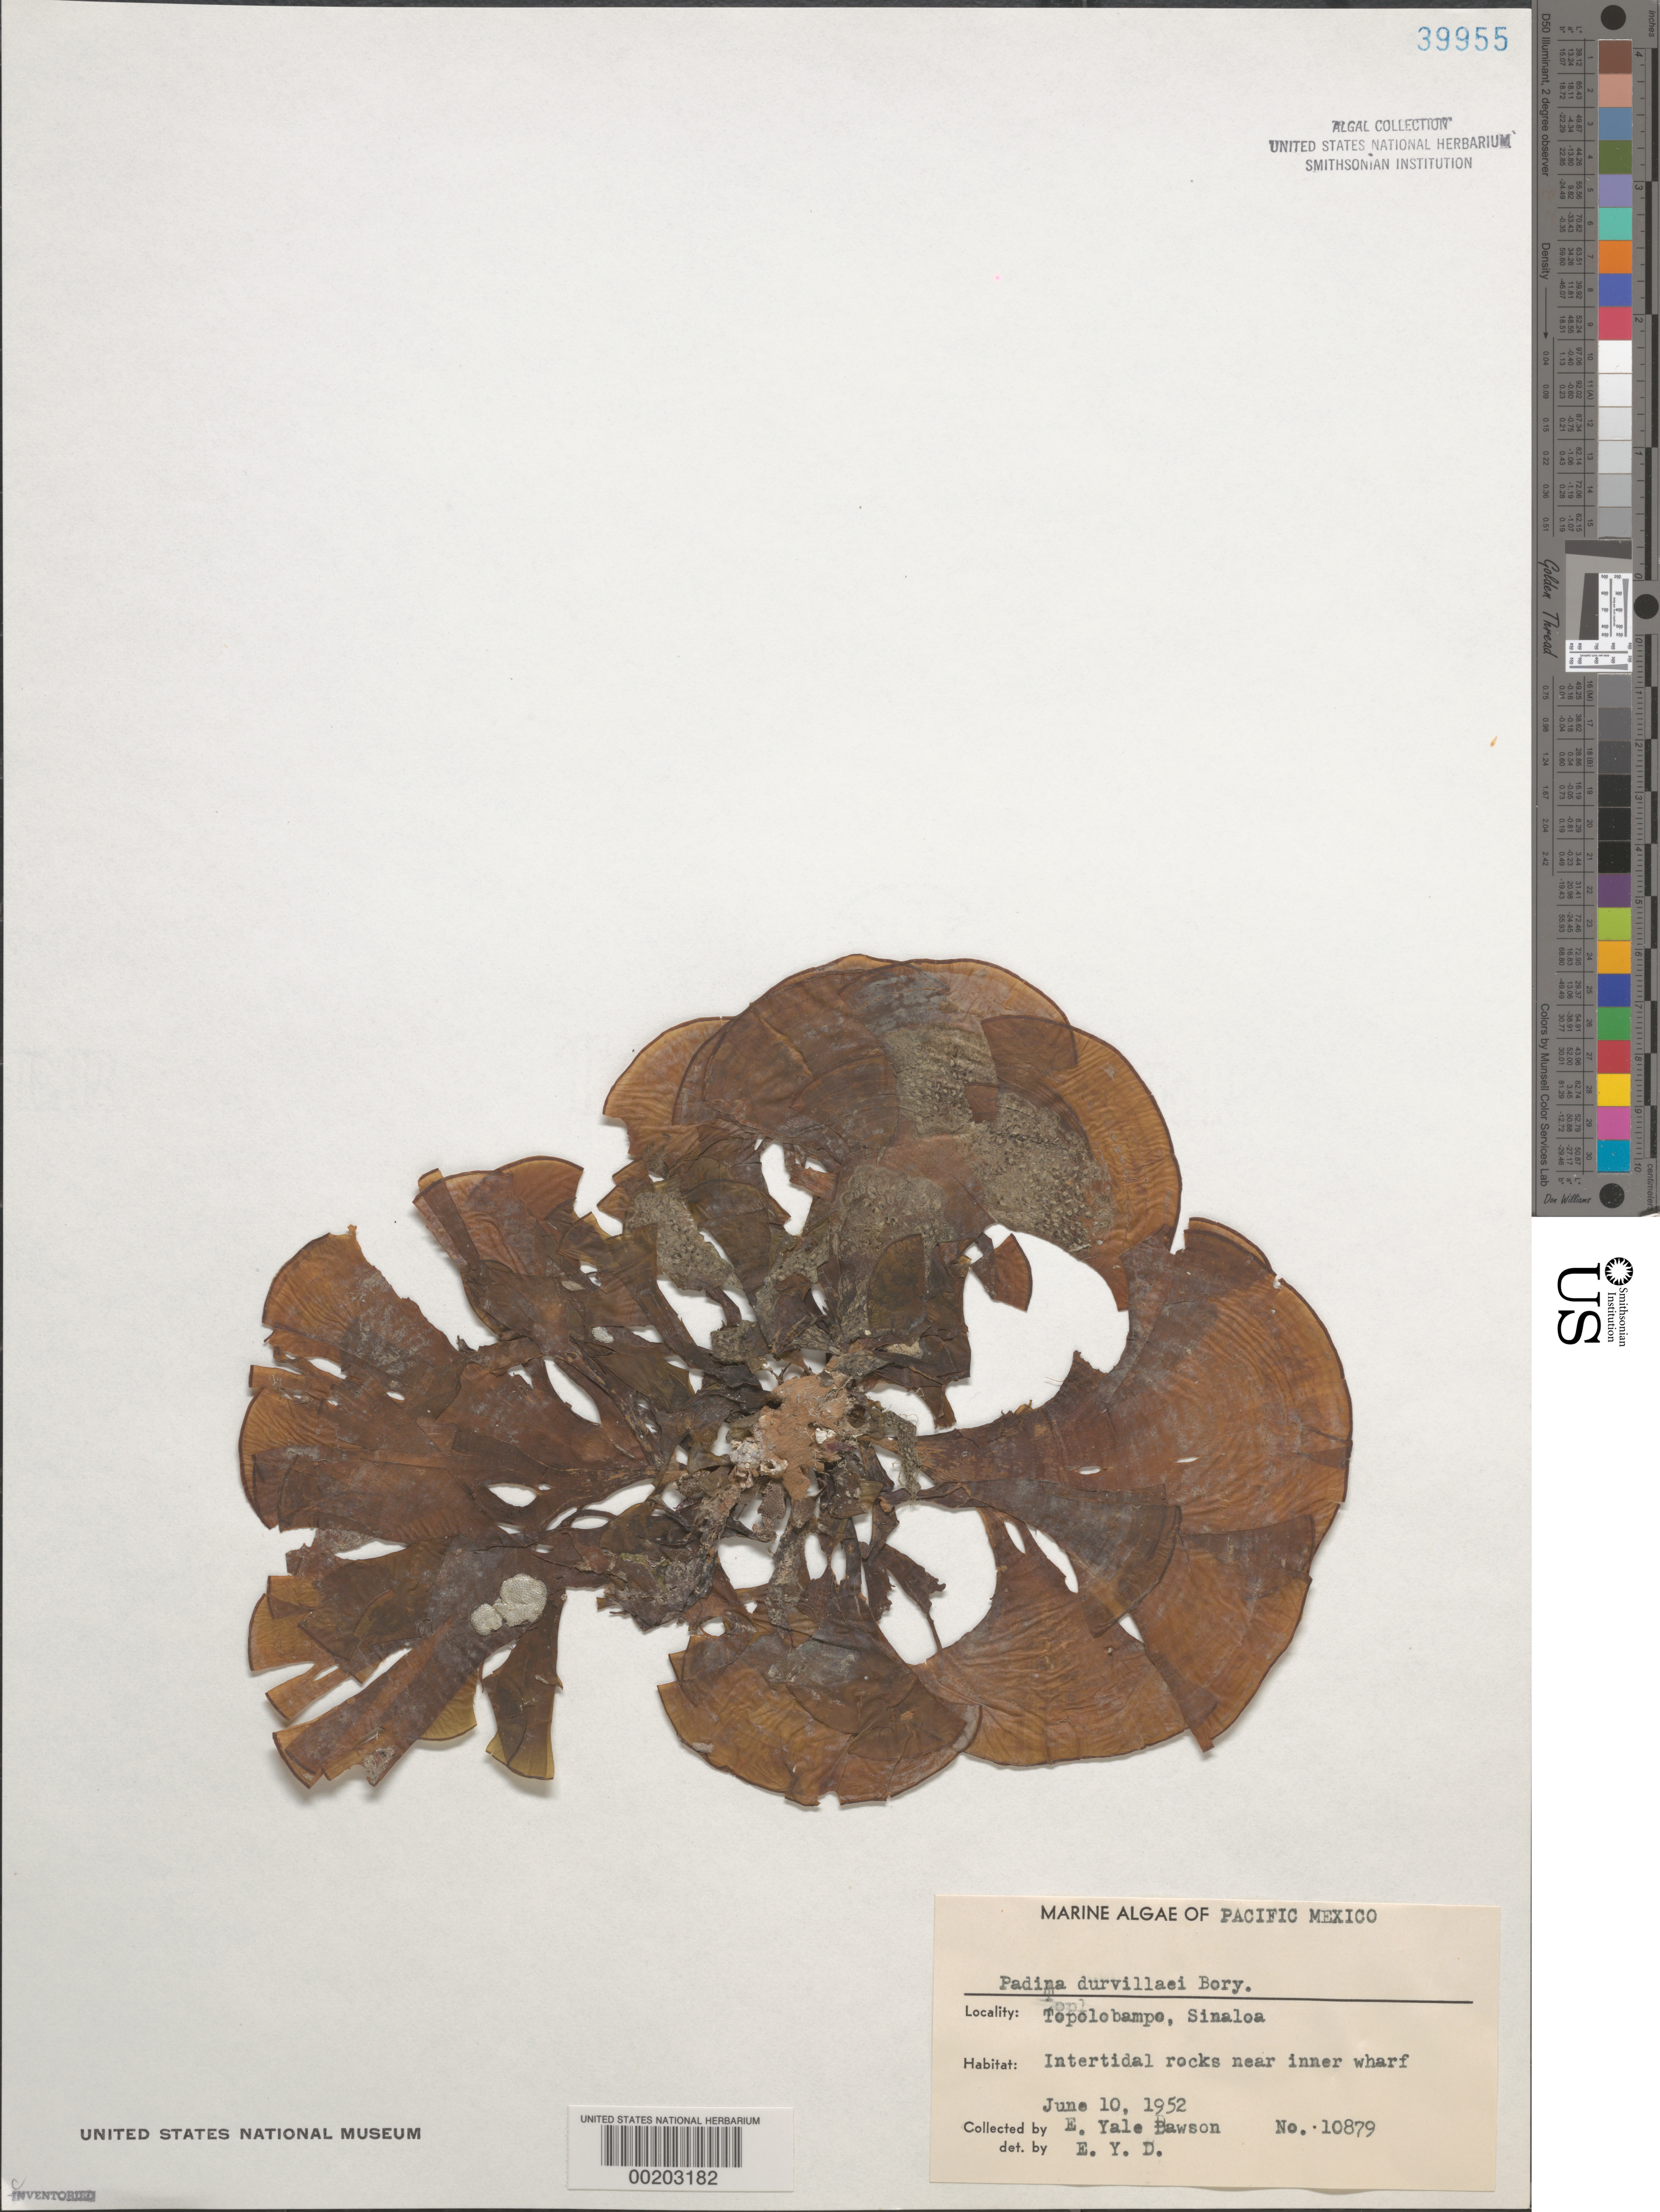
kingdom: Chromista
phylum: Ochrophyta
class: Phaeophyceae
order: Dictyotales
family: Dictyotaceae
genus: Padina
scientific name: Padina durvillaei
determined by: Dawson, E. Y.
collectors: E. Y. Dawson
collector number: EYD 10879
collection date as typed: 10 Jun 1952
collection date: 1952-06-10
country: Mexico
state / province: Sinaloa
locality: Topolobampo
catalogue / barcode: US 39955